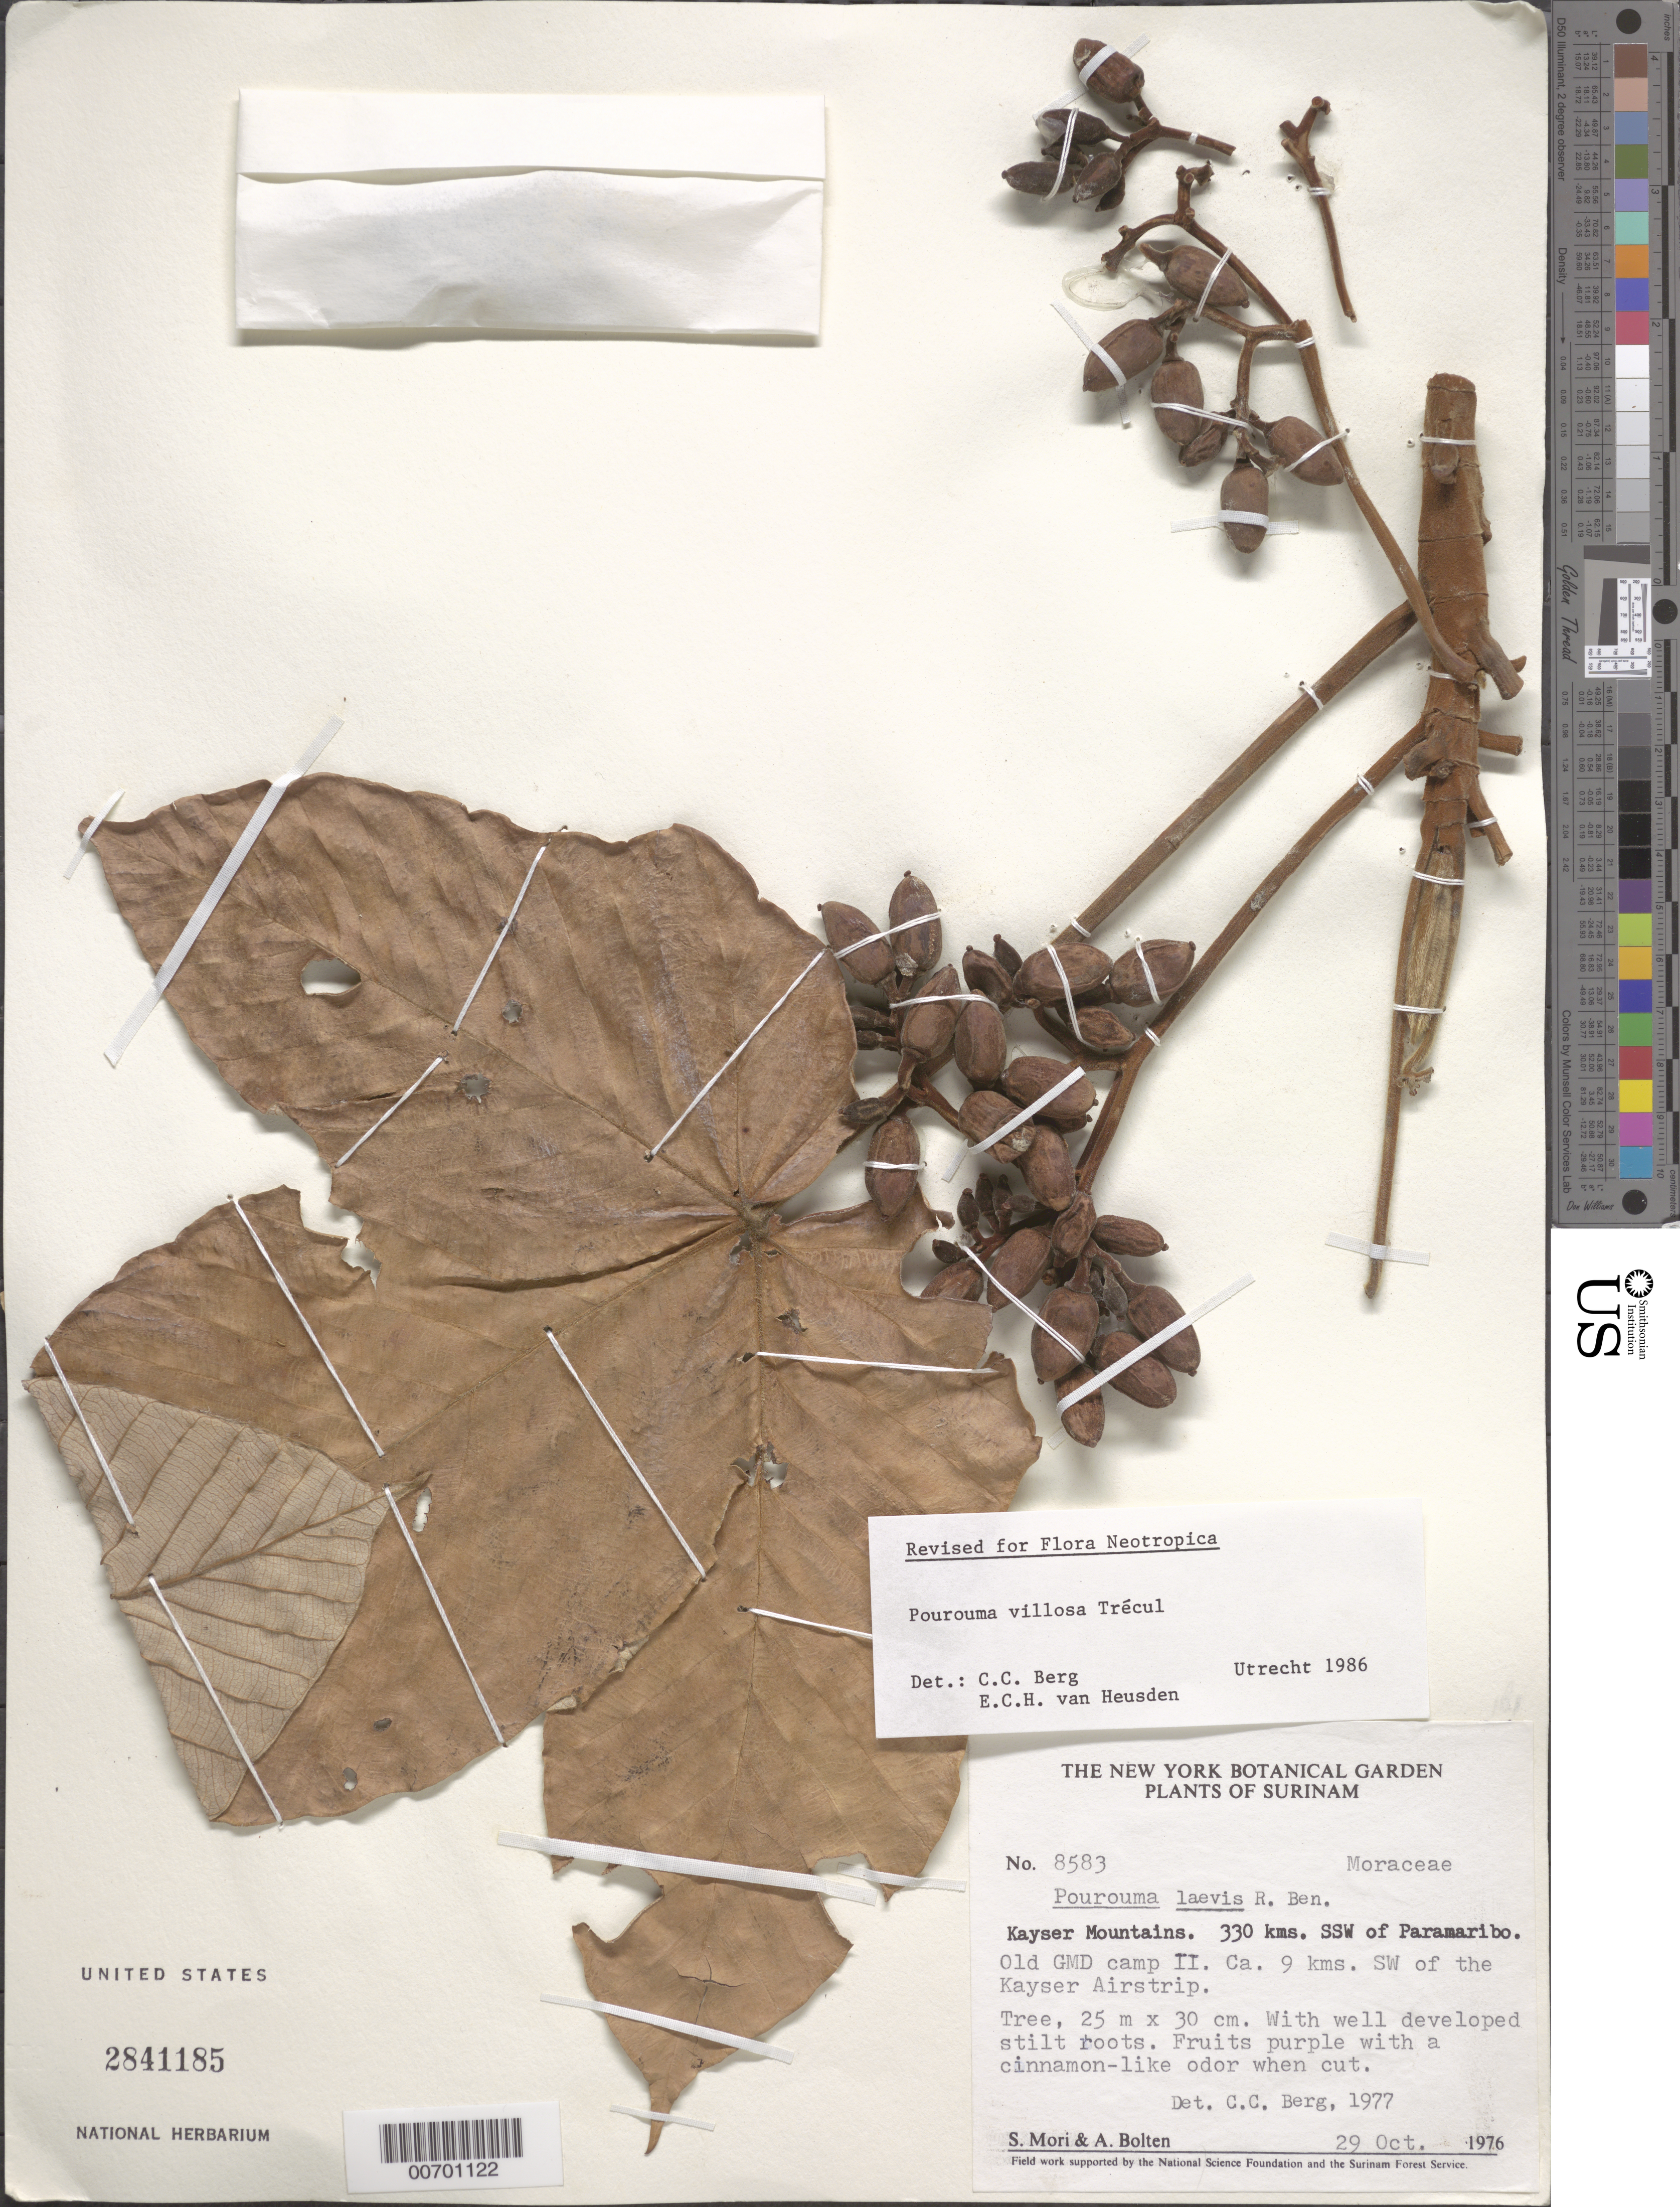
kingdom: Plantae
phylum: Tracheophyta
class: Magnoliopsida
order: Rosales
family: Urticaceae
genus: Pourouma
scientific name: Pourouma villosa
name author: Trécul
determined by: Berg, C. C.; Heusden, E. C.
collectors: S. Mori & A. Bolten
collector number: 8583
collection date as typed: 29-Oct-76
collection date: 1976-10-29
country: Suriname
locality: Kayser Mountains, 330 km SSW of Paramaribo, 9 km SW of Kayser Airstrip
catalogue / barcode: US 2841185